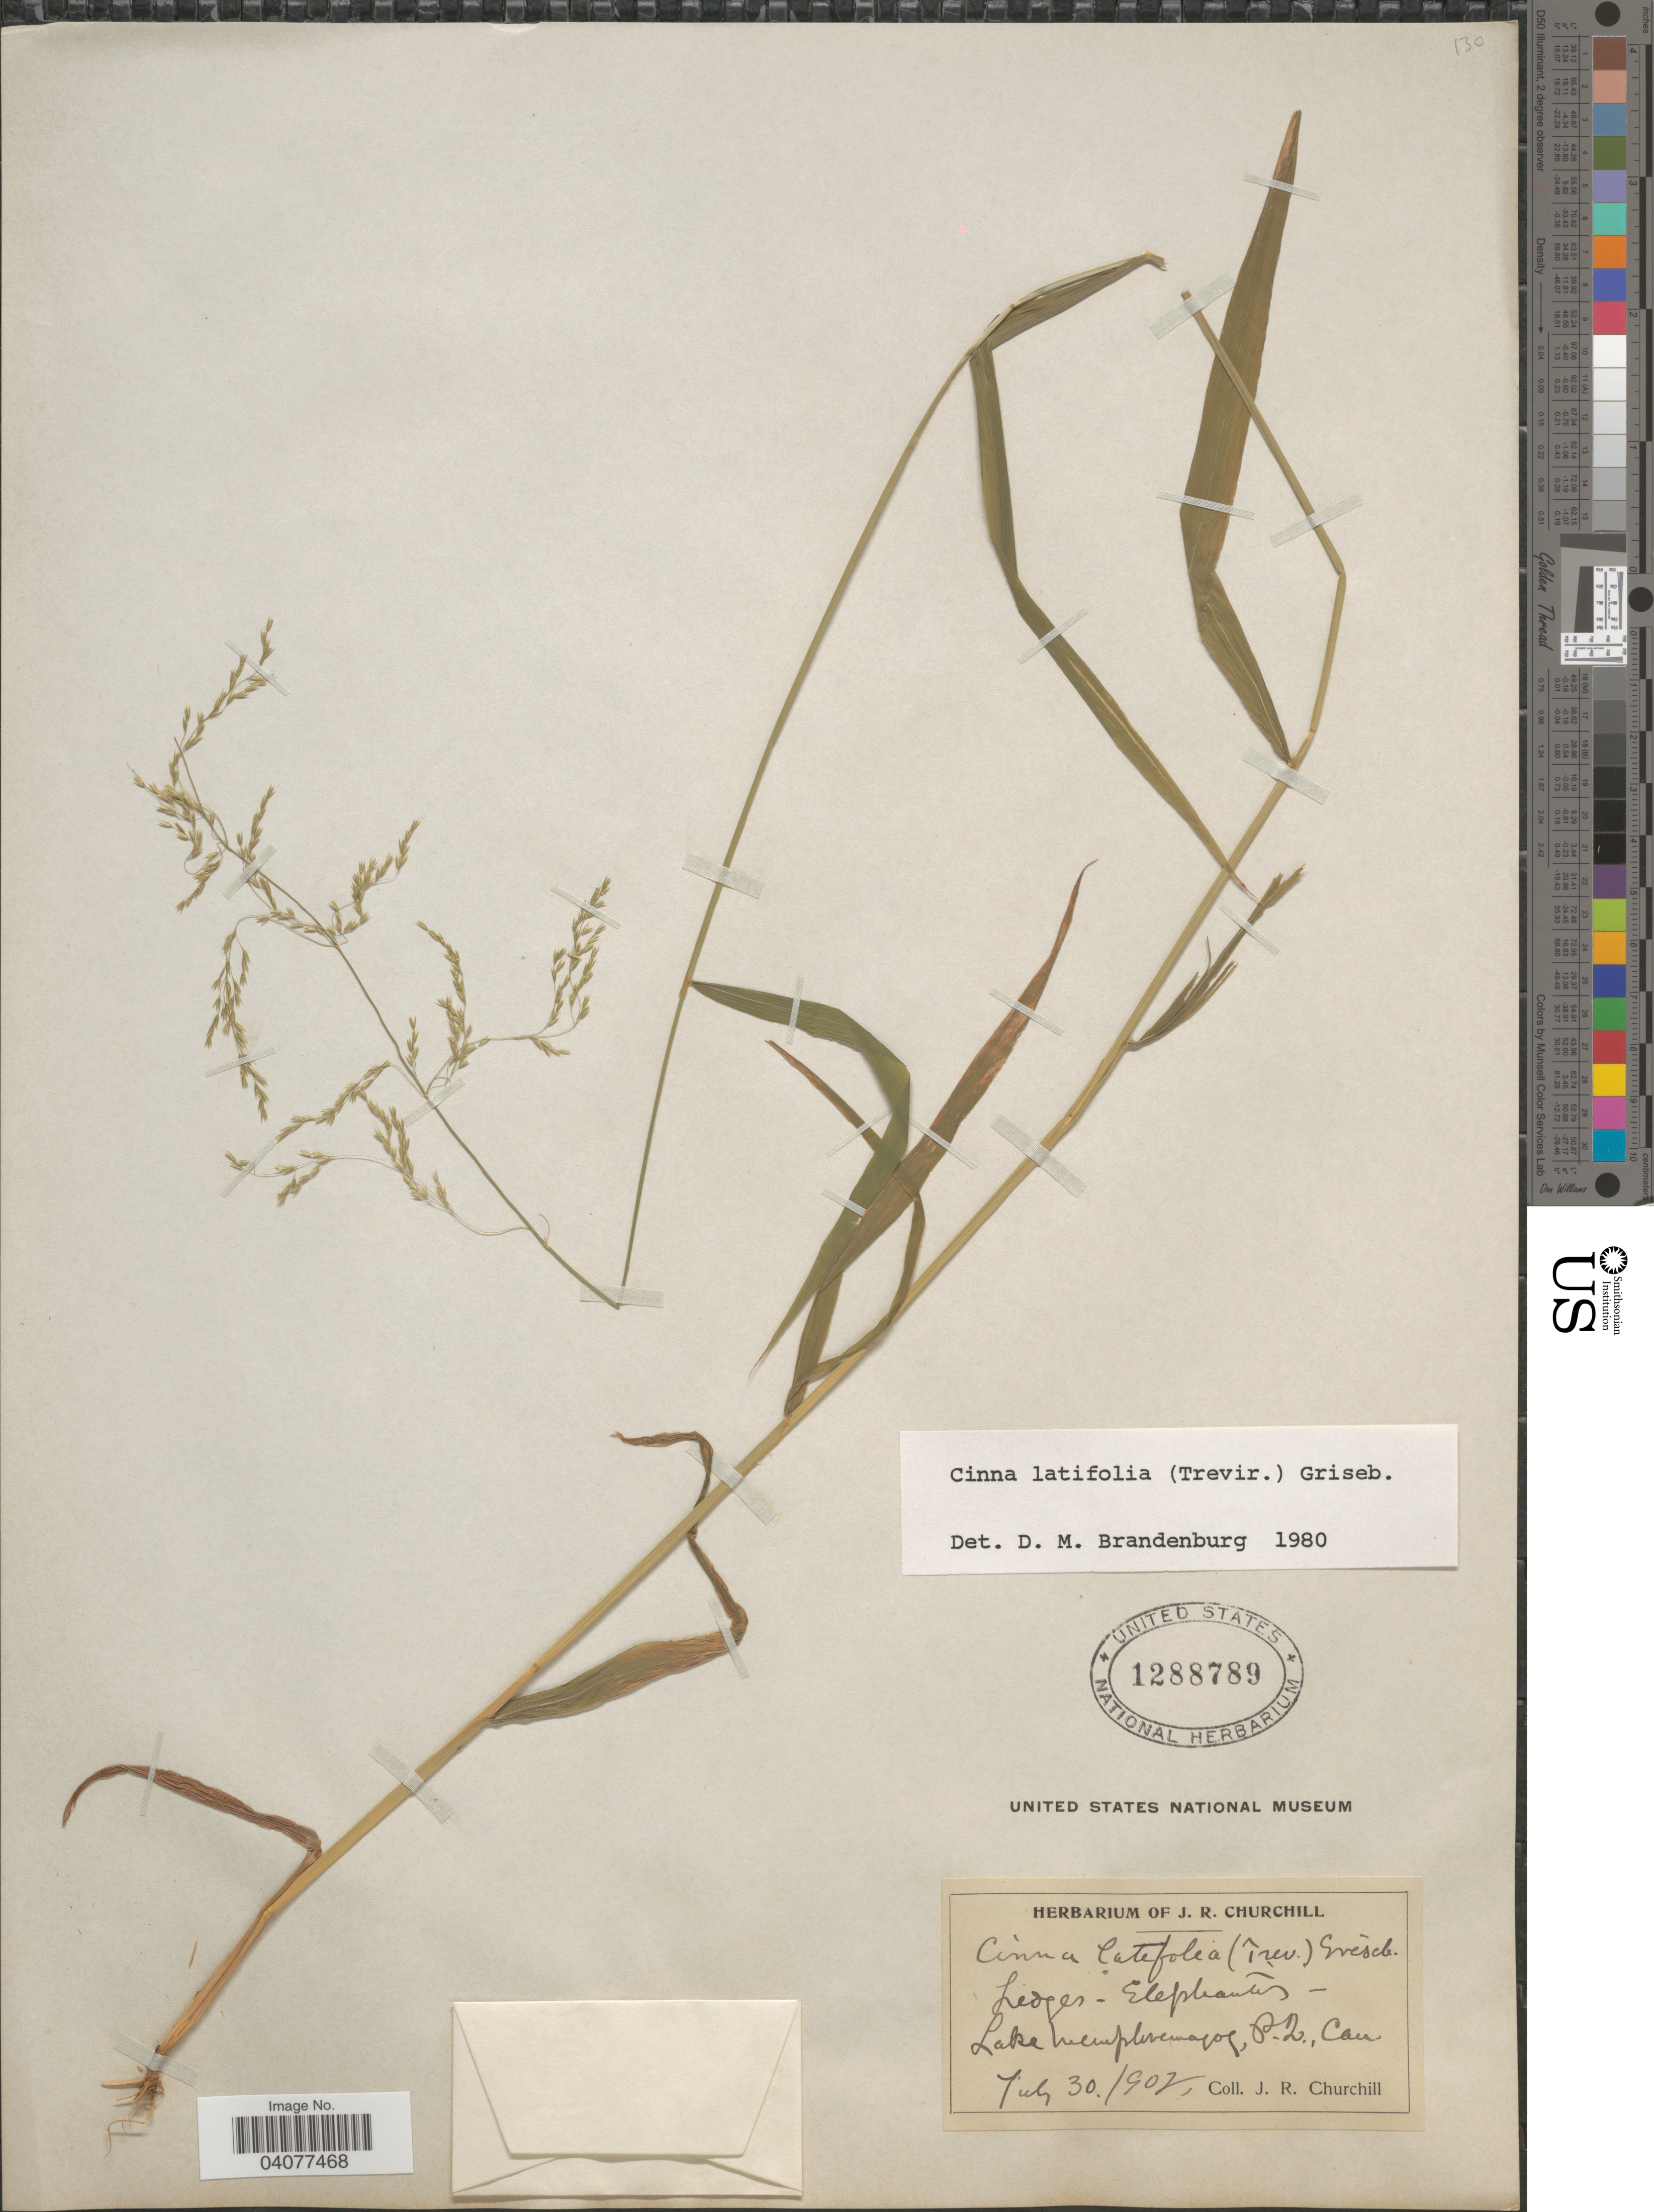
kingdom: Plantae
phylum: Tracheophyta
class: Liliopsida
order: Poales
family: Poaceae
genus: Cinna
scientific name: Cinna latifolia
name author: (Trevir. ex Goeppert) Griseb.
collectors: J. Churchill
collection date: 1902-07-30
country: Canada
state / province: Quebec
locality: Lake Memphremagog, P. Q.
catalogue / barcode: US 1288789